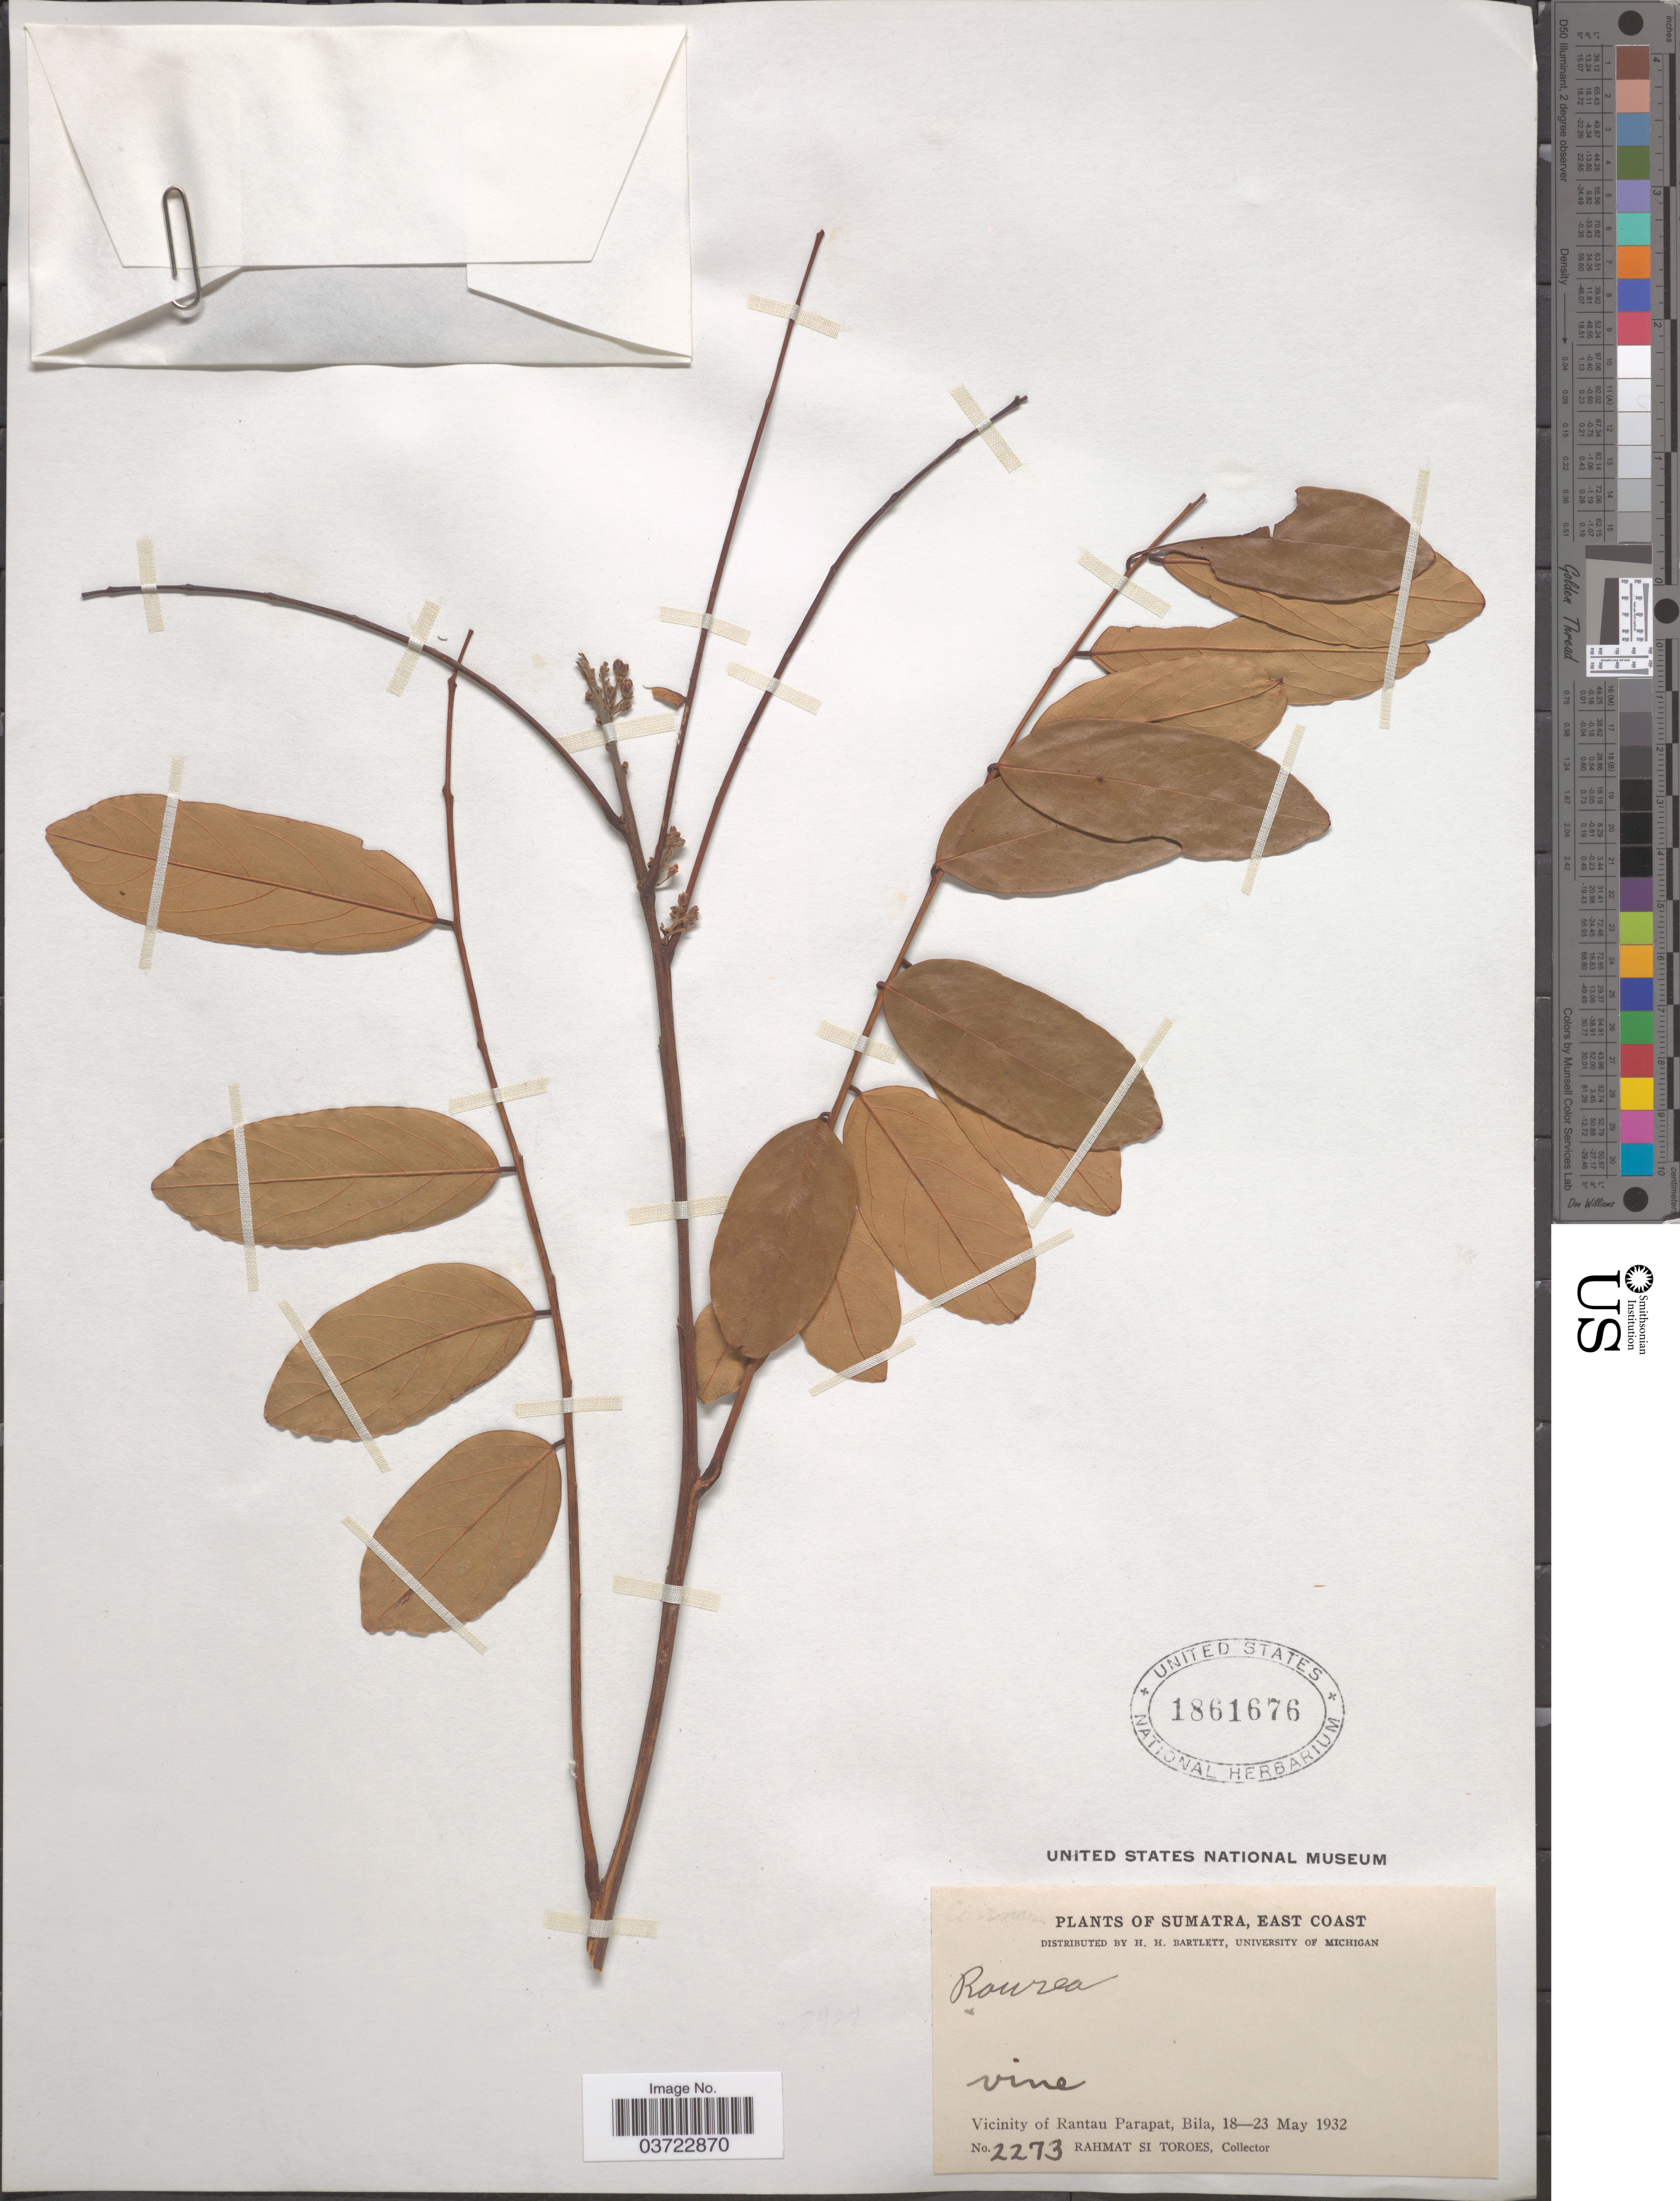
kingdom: Plantae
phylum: Tracheophyta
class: Magnoliopsida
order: Oxalidales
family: Connaraceae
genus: Rourea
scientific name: Rourea sp.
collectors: Rahmat Si Boeea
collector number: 2273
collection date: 1932-05-18/1932-05-23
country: Indonesia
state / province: Sumatra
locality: East Coast. Vicinity of Rantau Parapat, Bila.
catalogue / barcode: US 1861676